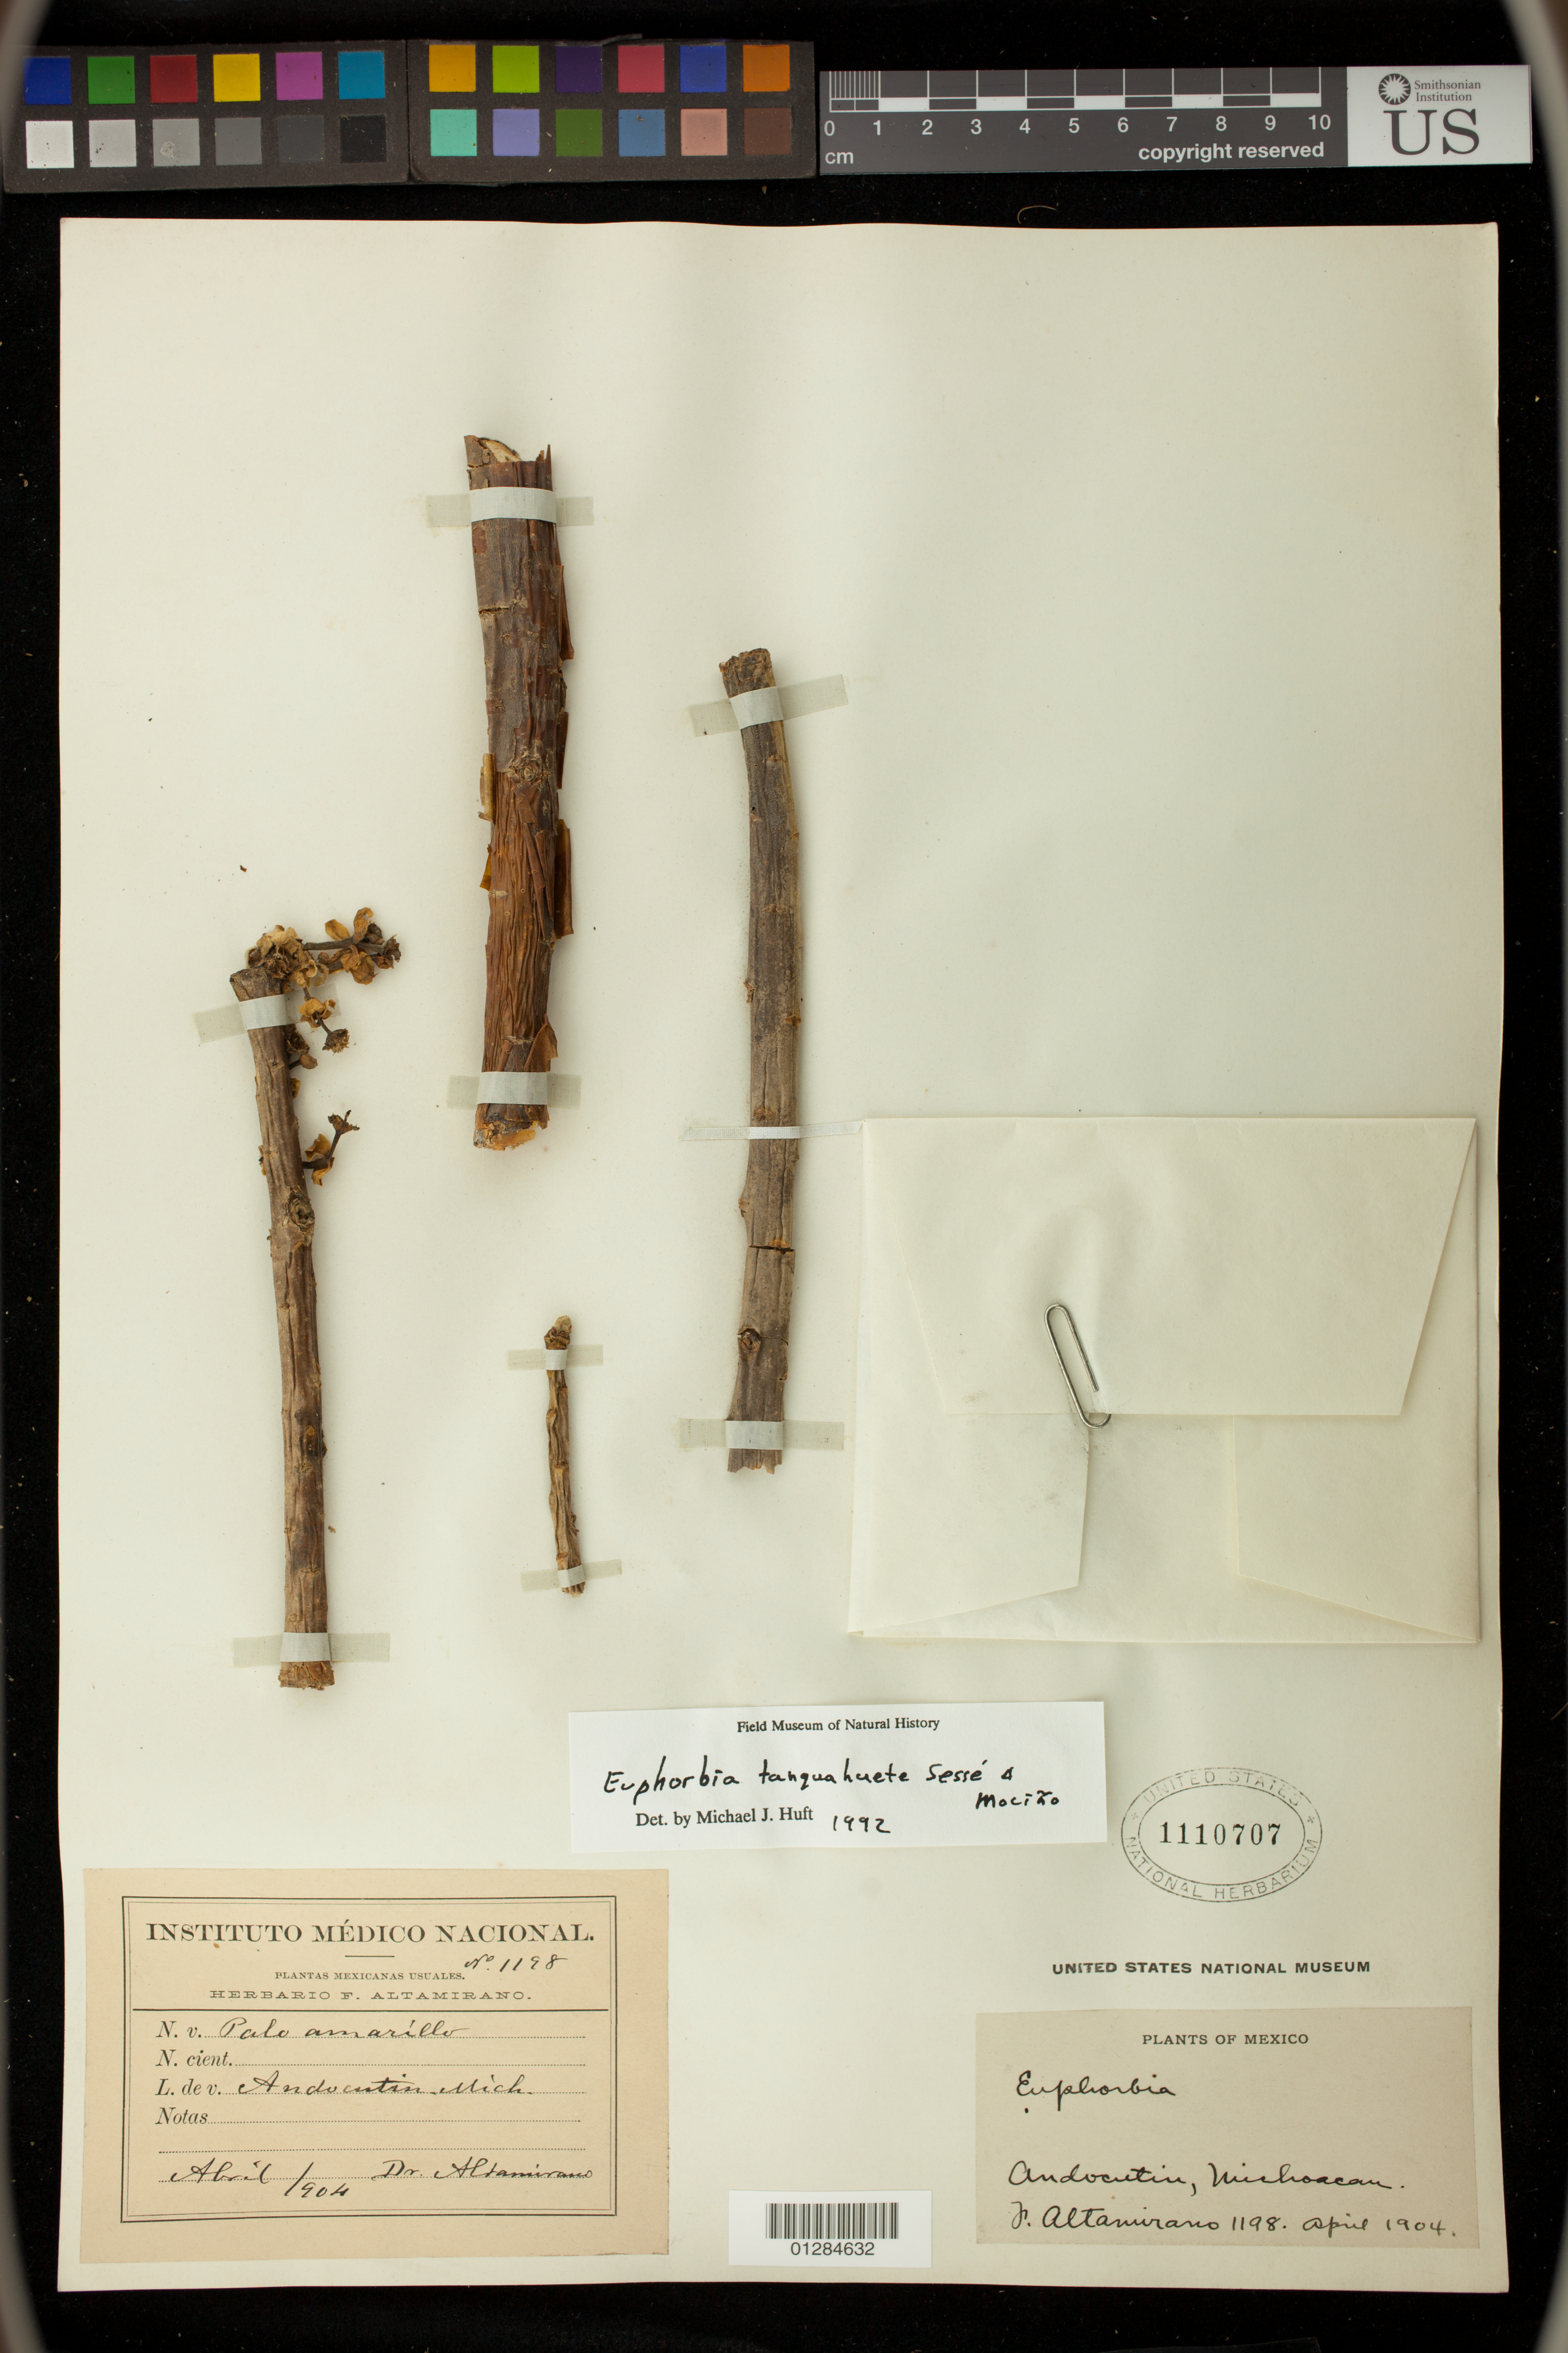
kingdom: Plantae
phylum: Tracheophyta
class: Magnoliopsida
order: Malpighiales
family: Euphorbiaceae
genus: Euphorbia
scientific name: Euphorbia tanquahuete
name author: Sessé & Moc.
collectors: -. Altamirano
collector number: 1198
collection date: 1904-04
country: Mexico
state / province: Michoacán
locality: Andocutin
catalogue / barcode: US 1110707